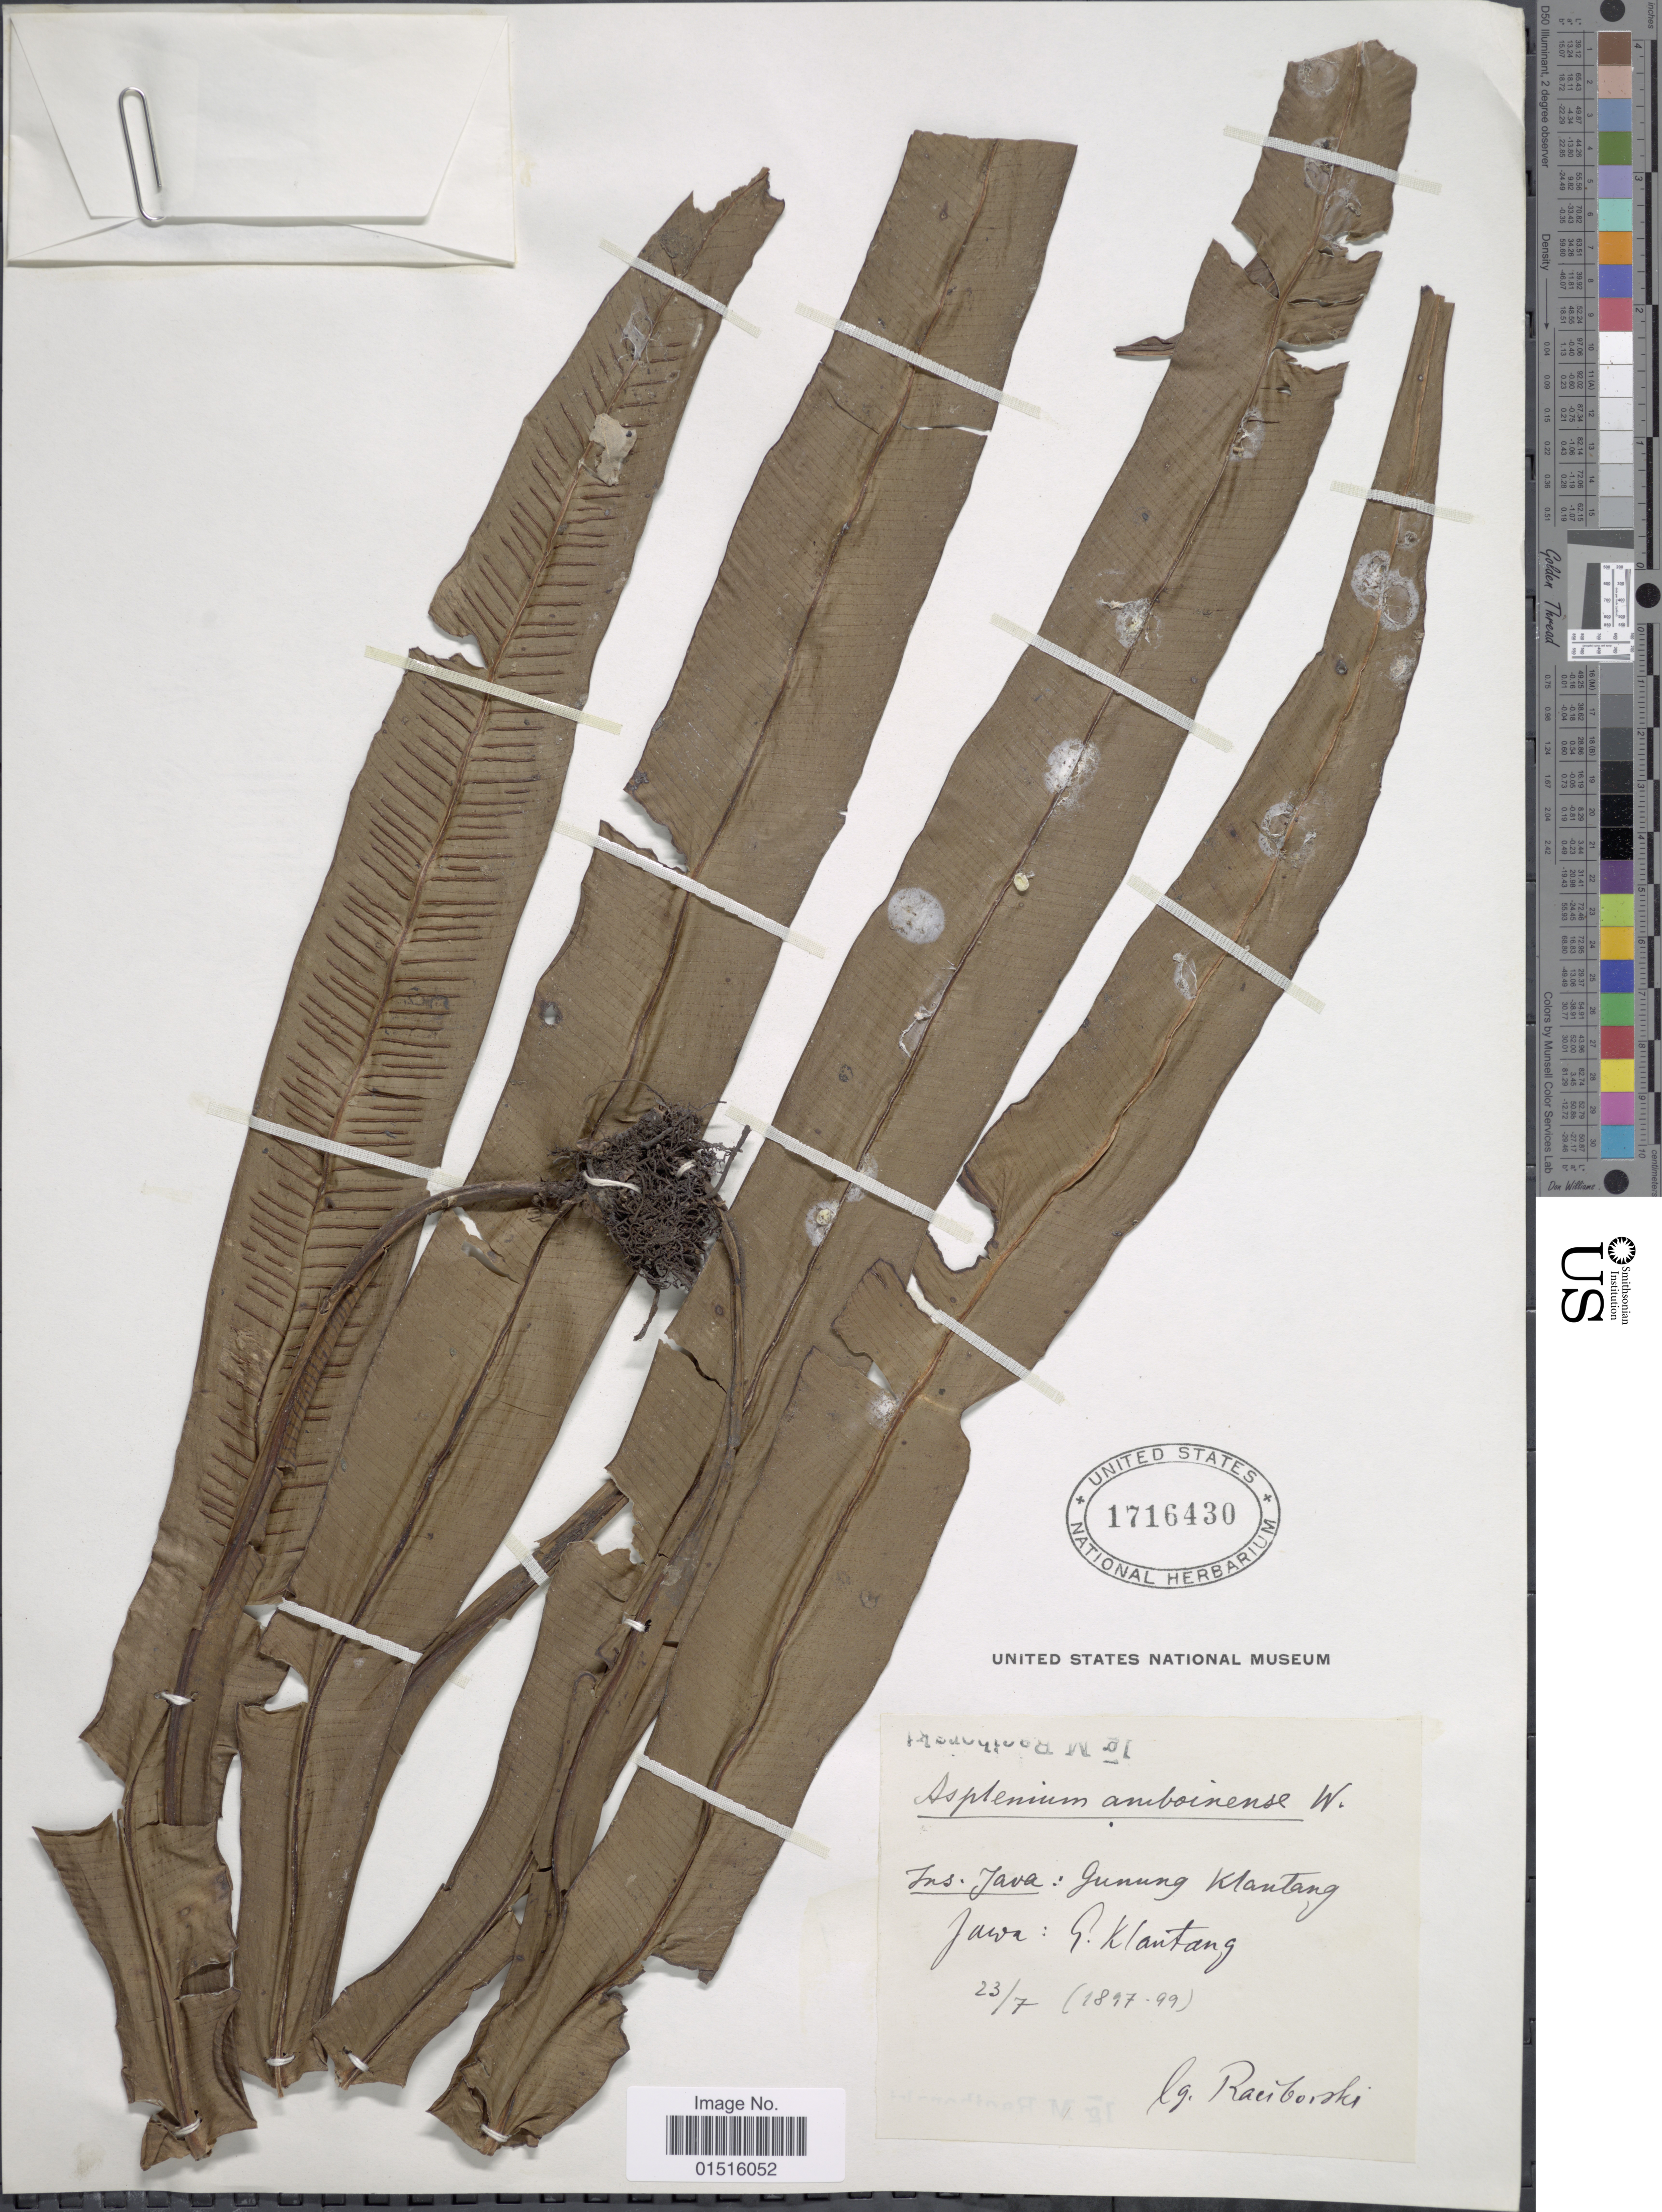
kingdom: Plantae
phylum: Tracheophyta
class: Polypodiopsida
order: Polypodiales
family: Aspleniaceae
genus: Asplenium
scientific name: Asplenium amboinense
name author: Willd.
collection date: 1897-07-23/1899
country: Indonesia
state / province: Java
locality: Gunung Klantang. Ins. Java.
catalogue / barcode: US 1716430